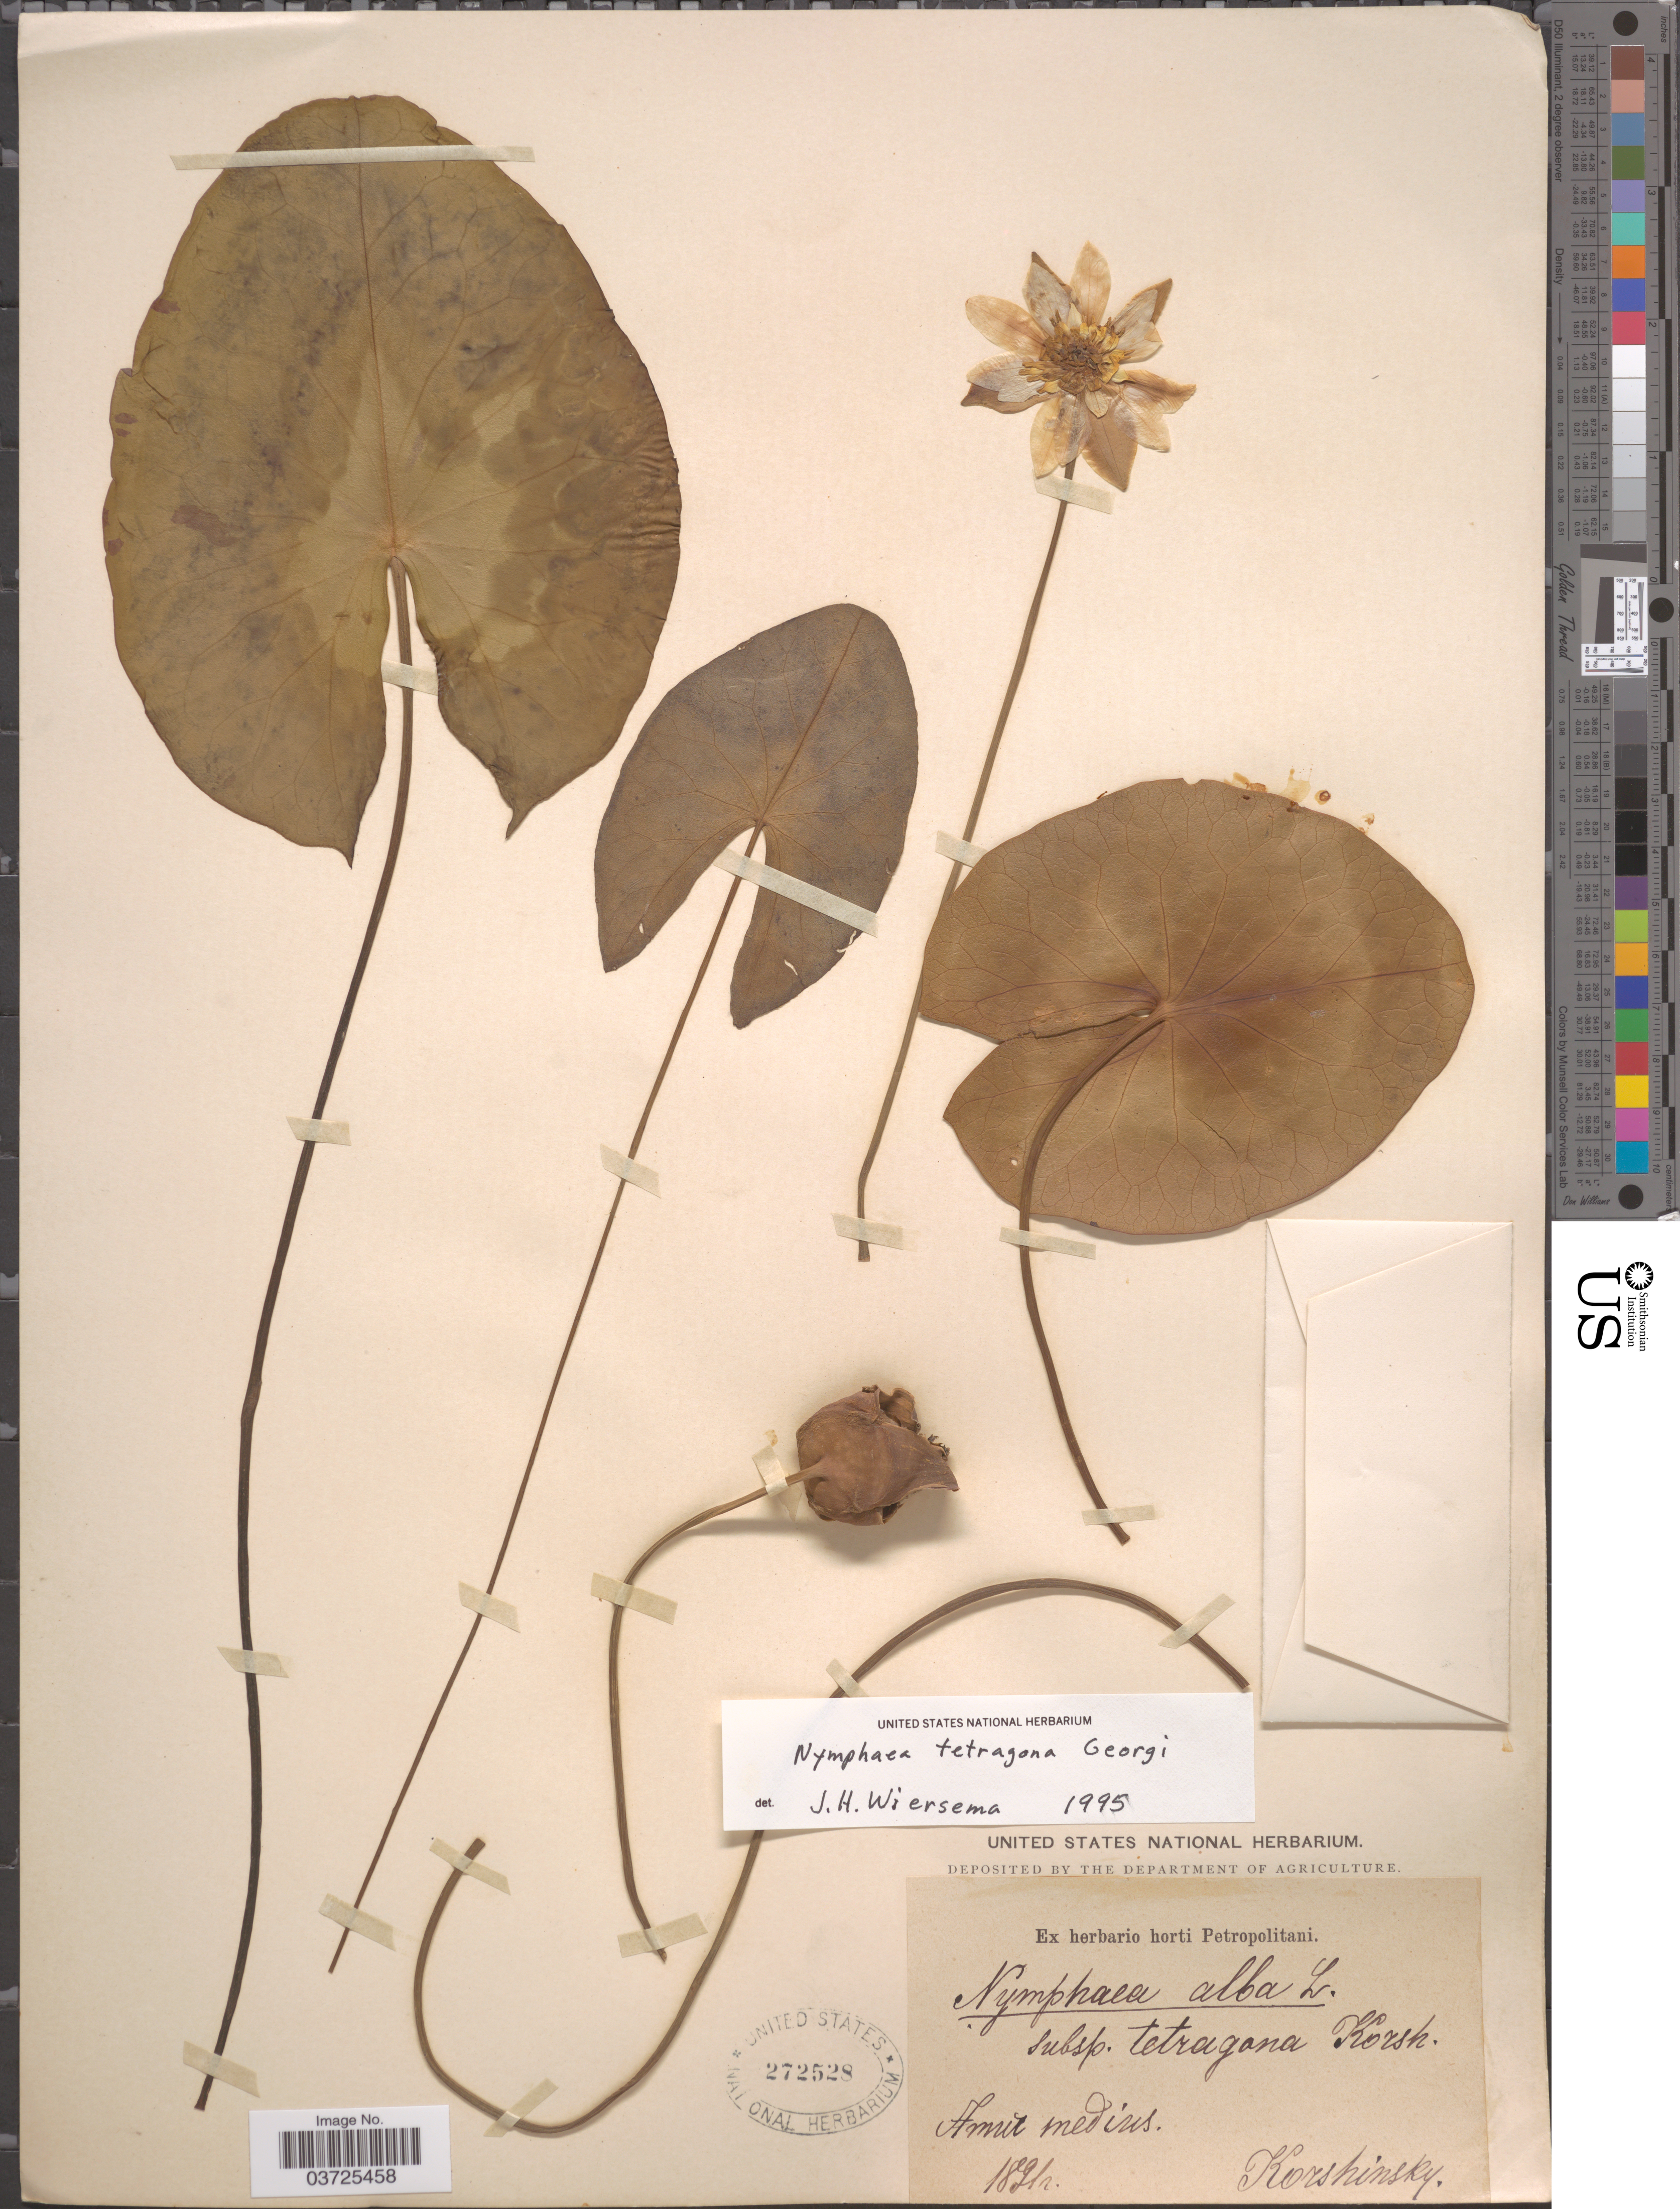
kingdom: Plantae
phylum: Tracheophyta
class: Magnoliopsida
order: Nymphaeales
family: Nymphaeaceae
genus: Nymphaea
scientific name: Nymphaea alba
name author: L.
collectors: Korshinsky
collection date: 1821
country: Russian Federation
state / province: Amur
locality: Amur medius.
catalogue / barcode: US 272528